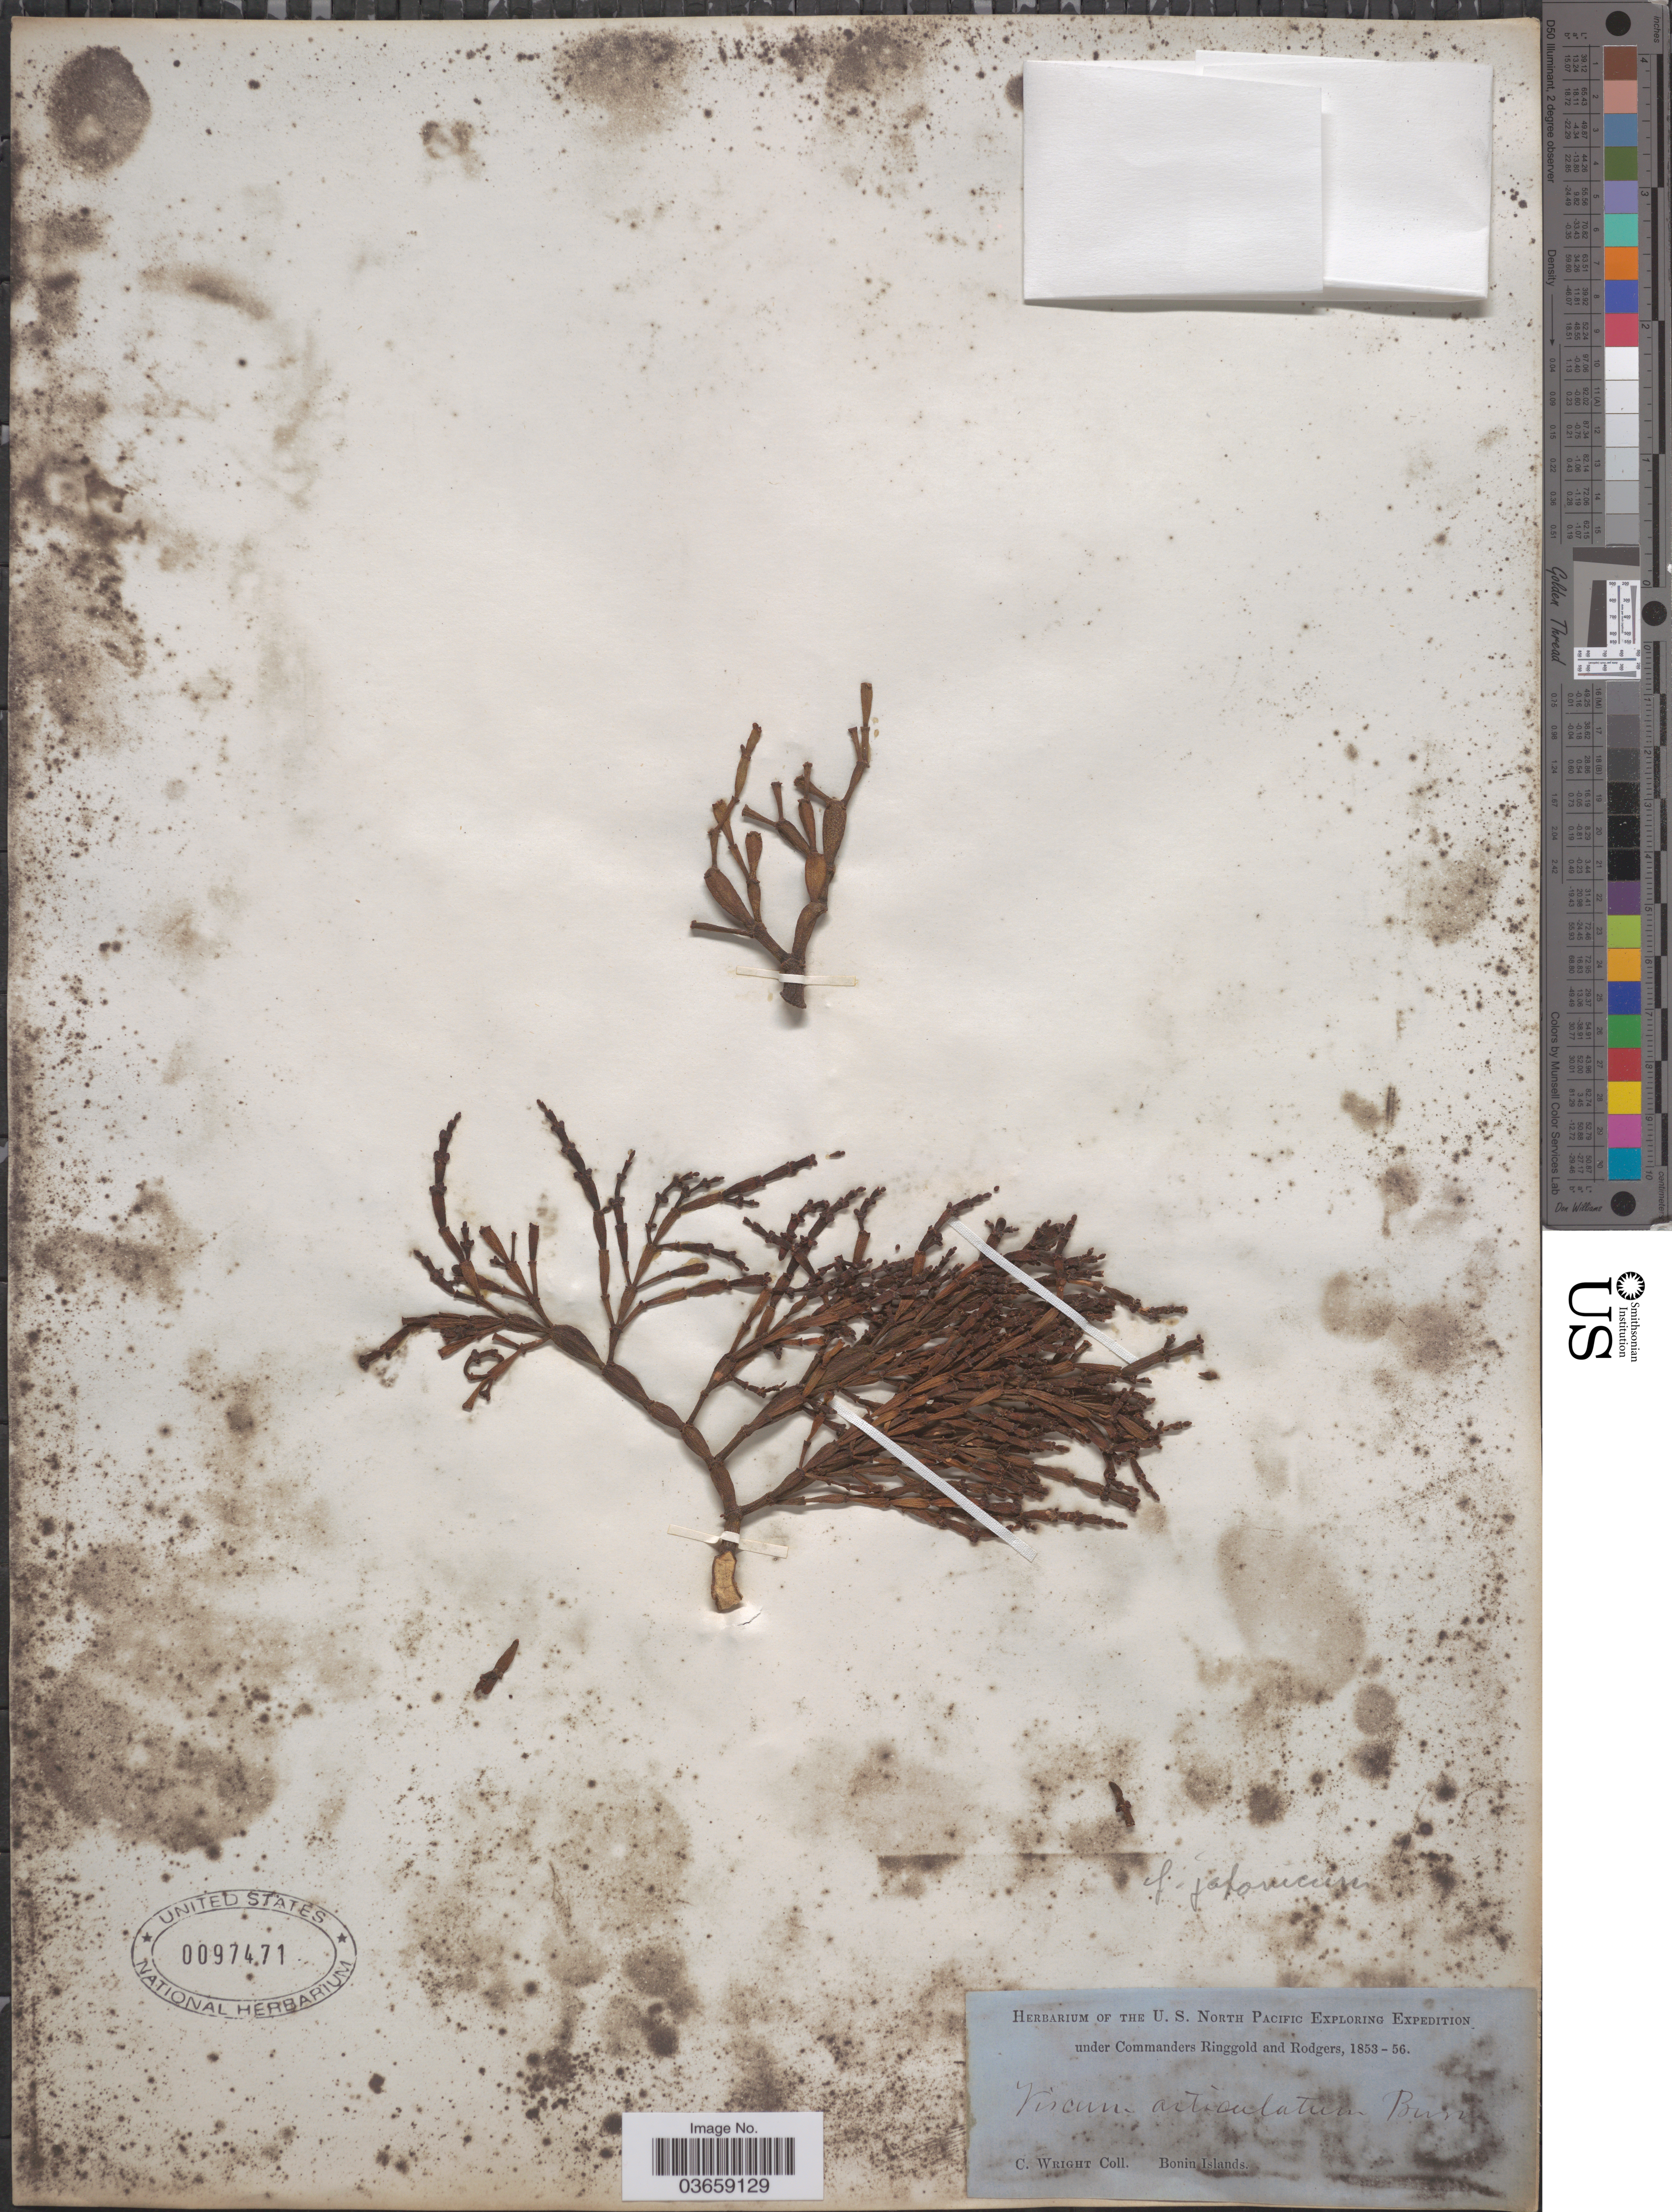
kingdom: Plantae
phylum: Tracheophyta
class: Magnoliopsida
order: Santalales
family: Viscaceae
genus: Viscum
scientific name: Viscum articulatum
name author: Burm. f.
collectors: C. Wright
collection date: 1853/1856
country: Japan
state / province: Tokyo, Federal City of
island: Bonin Islands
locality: Bonin Islands.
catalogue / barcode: US 97471